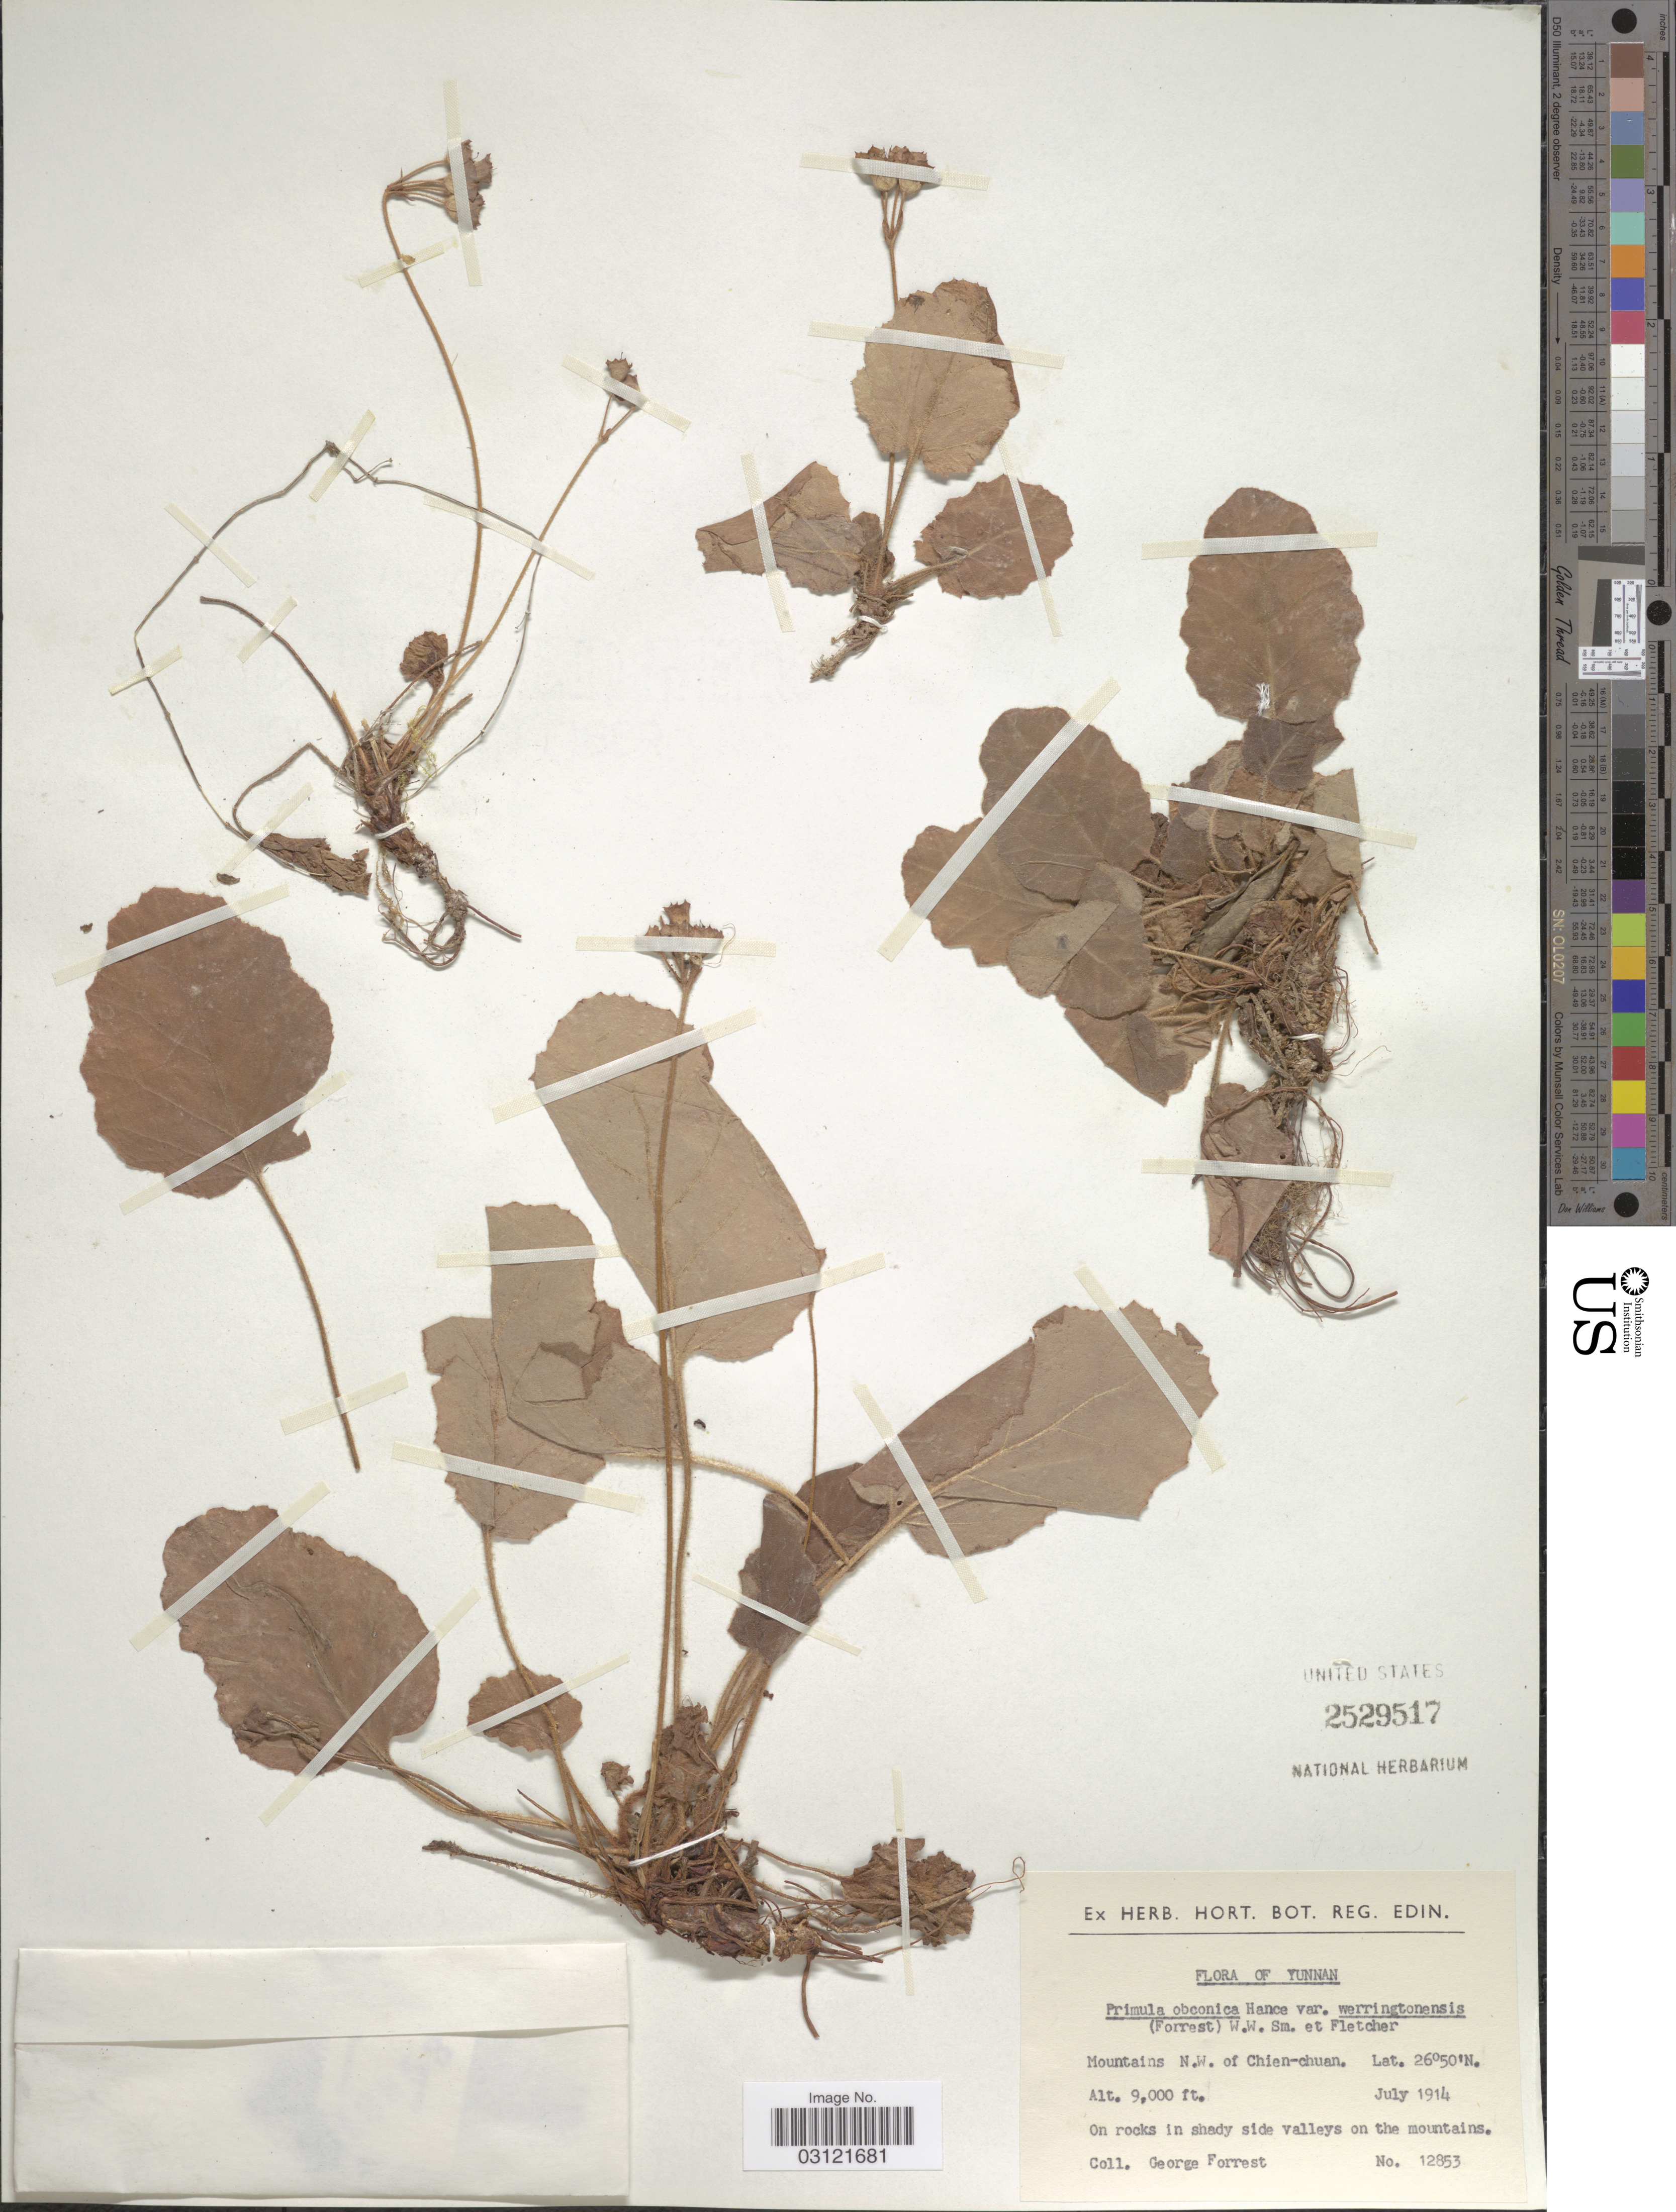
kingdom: Plantae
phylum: Tracheophyta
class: Magnoliopsida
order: Ericales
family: Primulaceae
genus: Primula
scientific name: Primula obconica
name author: Hance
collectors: G. Forrest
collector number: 12853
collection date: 1914-07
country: China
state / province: Yunnan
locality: Mountains N.W. of Chien-chuan.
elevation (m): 2743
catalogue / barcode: US 2529517